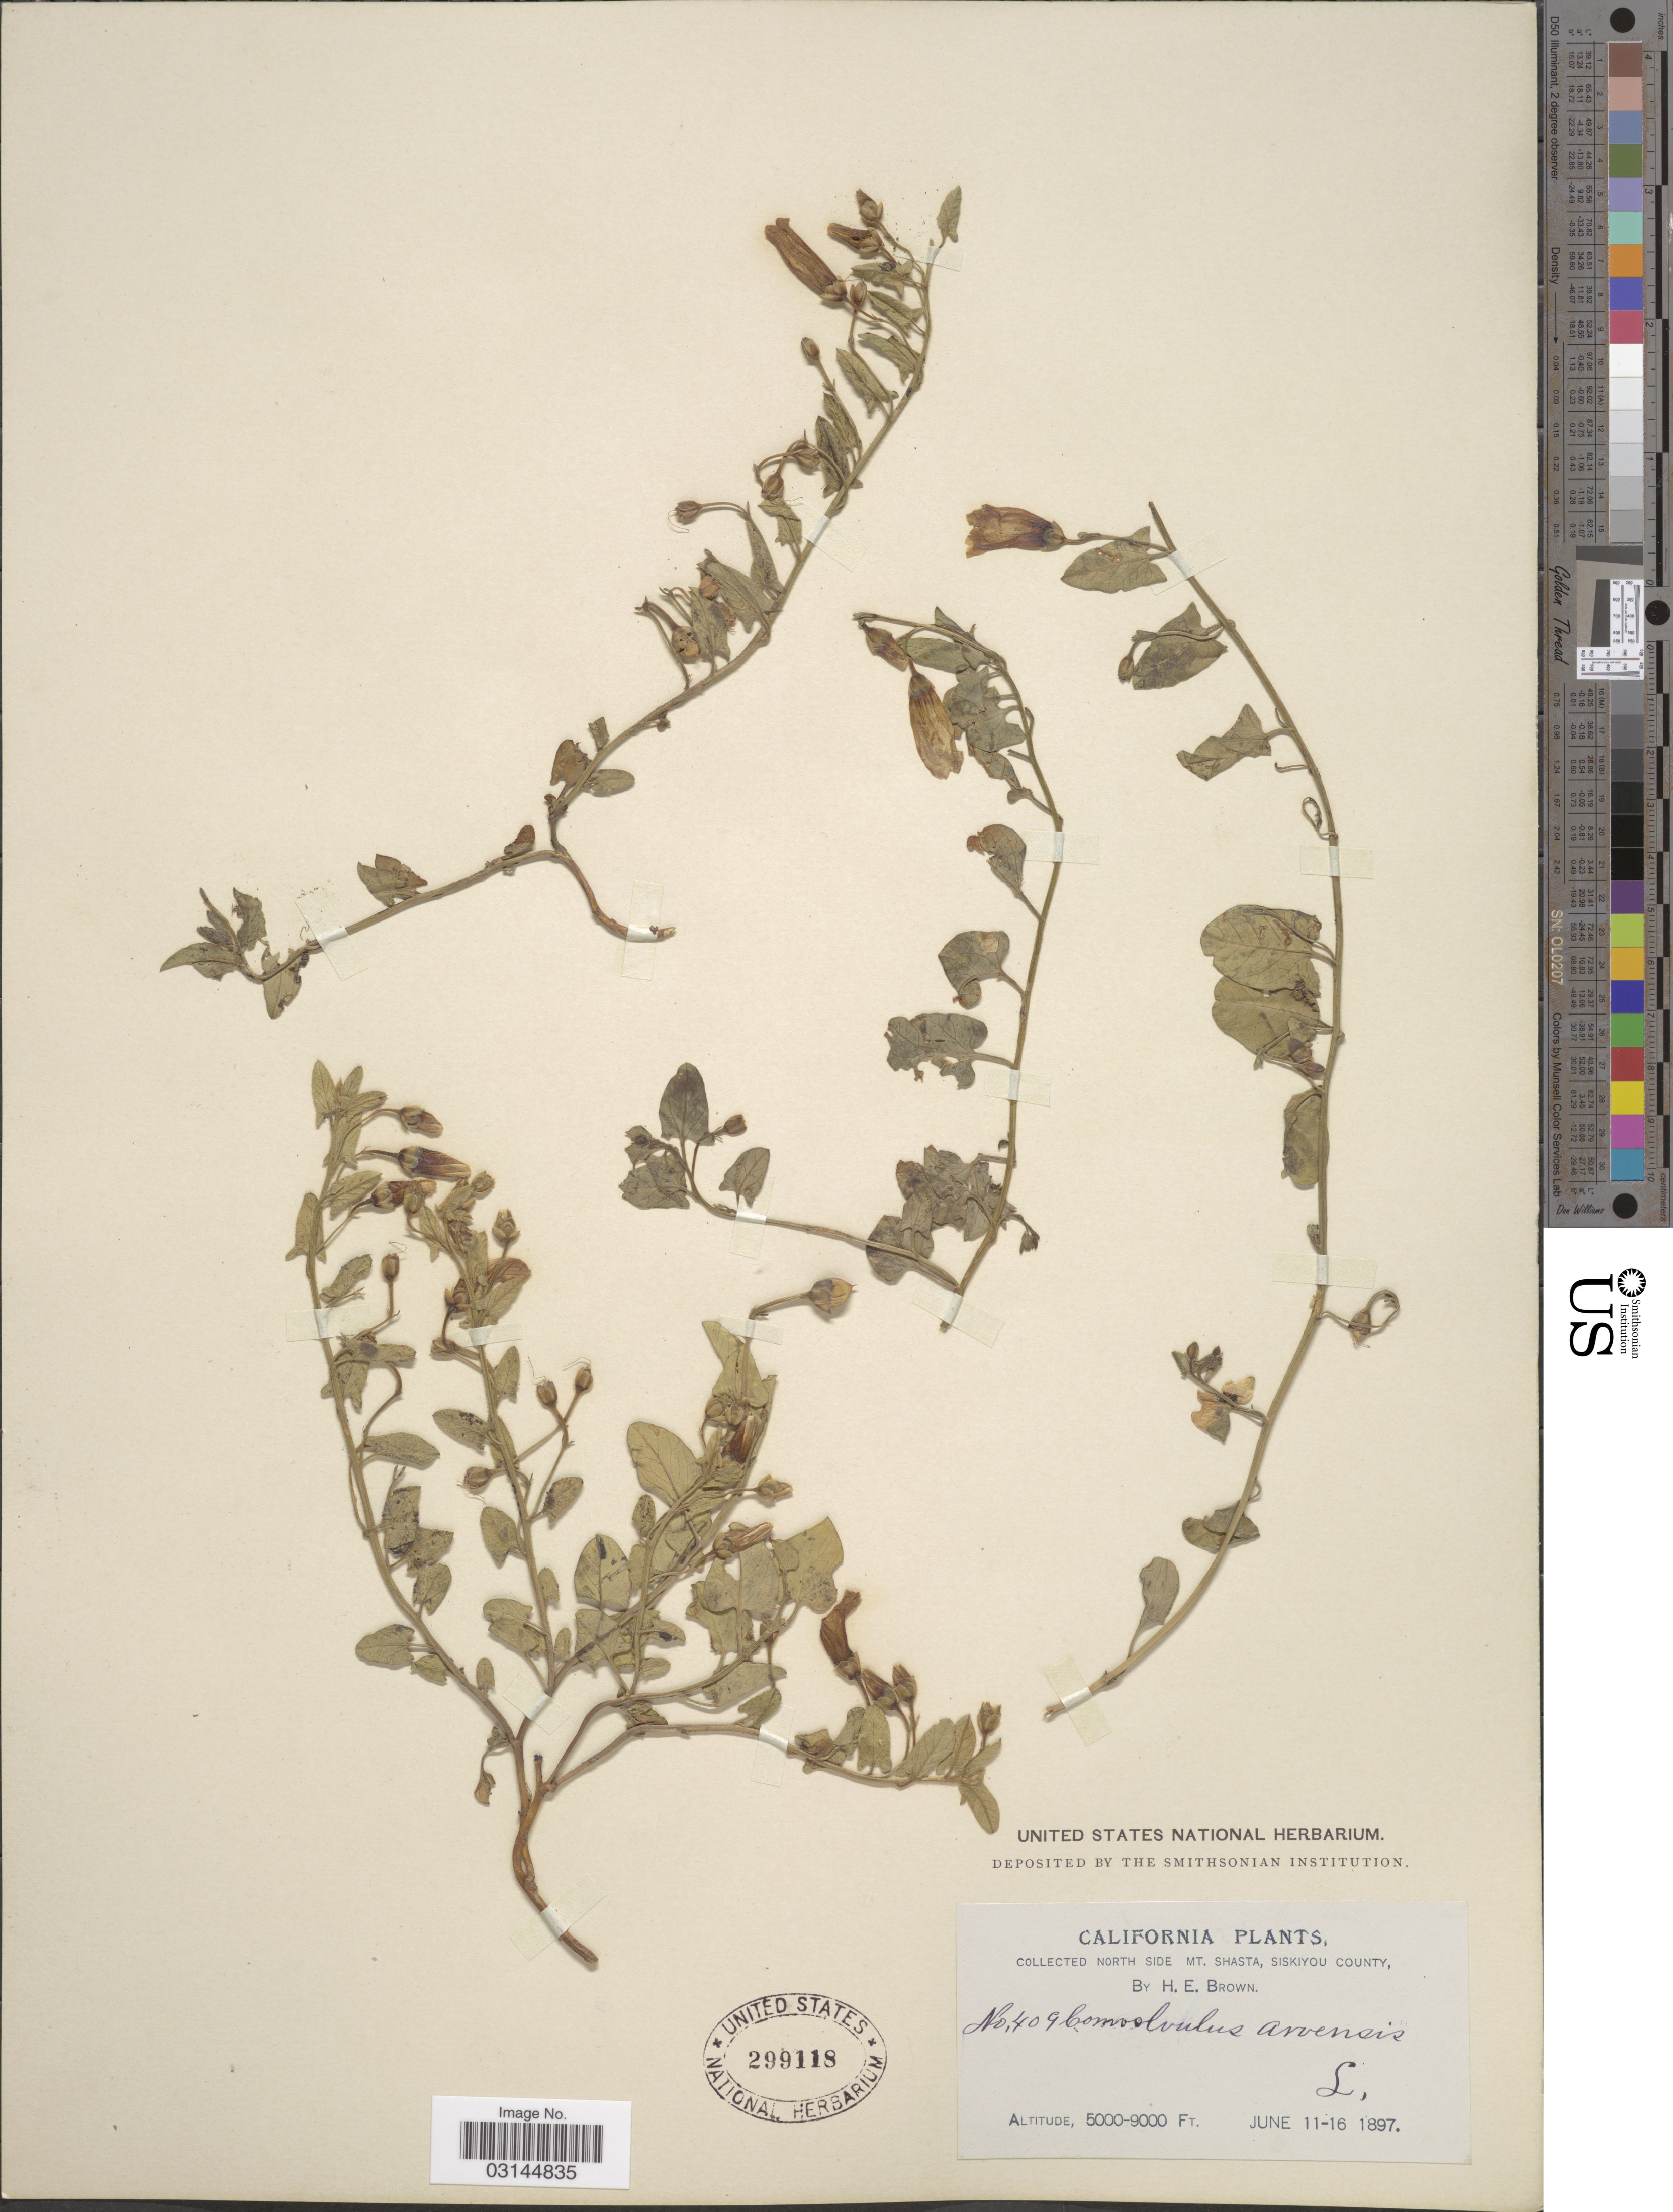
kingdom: Plantae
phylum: Tracheophyta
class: Magnoliopsida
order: Solanales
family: Convolvulaceae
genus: Convolvulus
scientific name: Convolvulus arvensis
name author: L.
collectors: H. E. Brown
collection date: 1897-06-11/1897-06-16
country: United States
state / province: California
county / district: Siskiyou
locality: North side Mt Shasta, Siskiyou County.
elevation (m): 1524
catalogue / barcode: US 299118